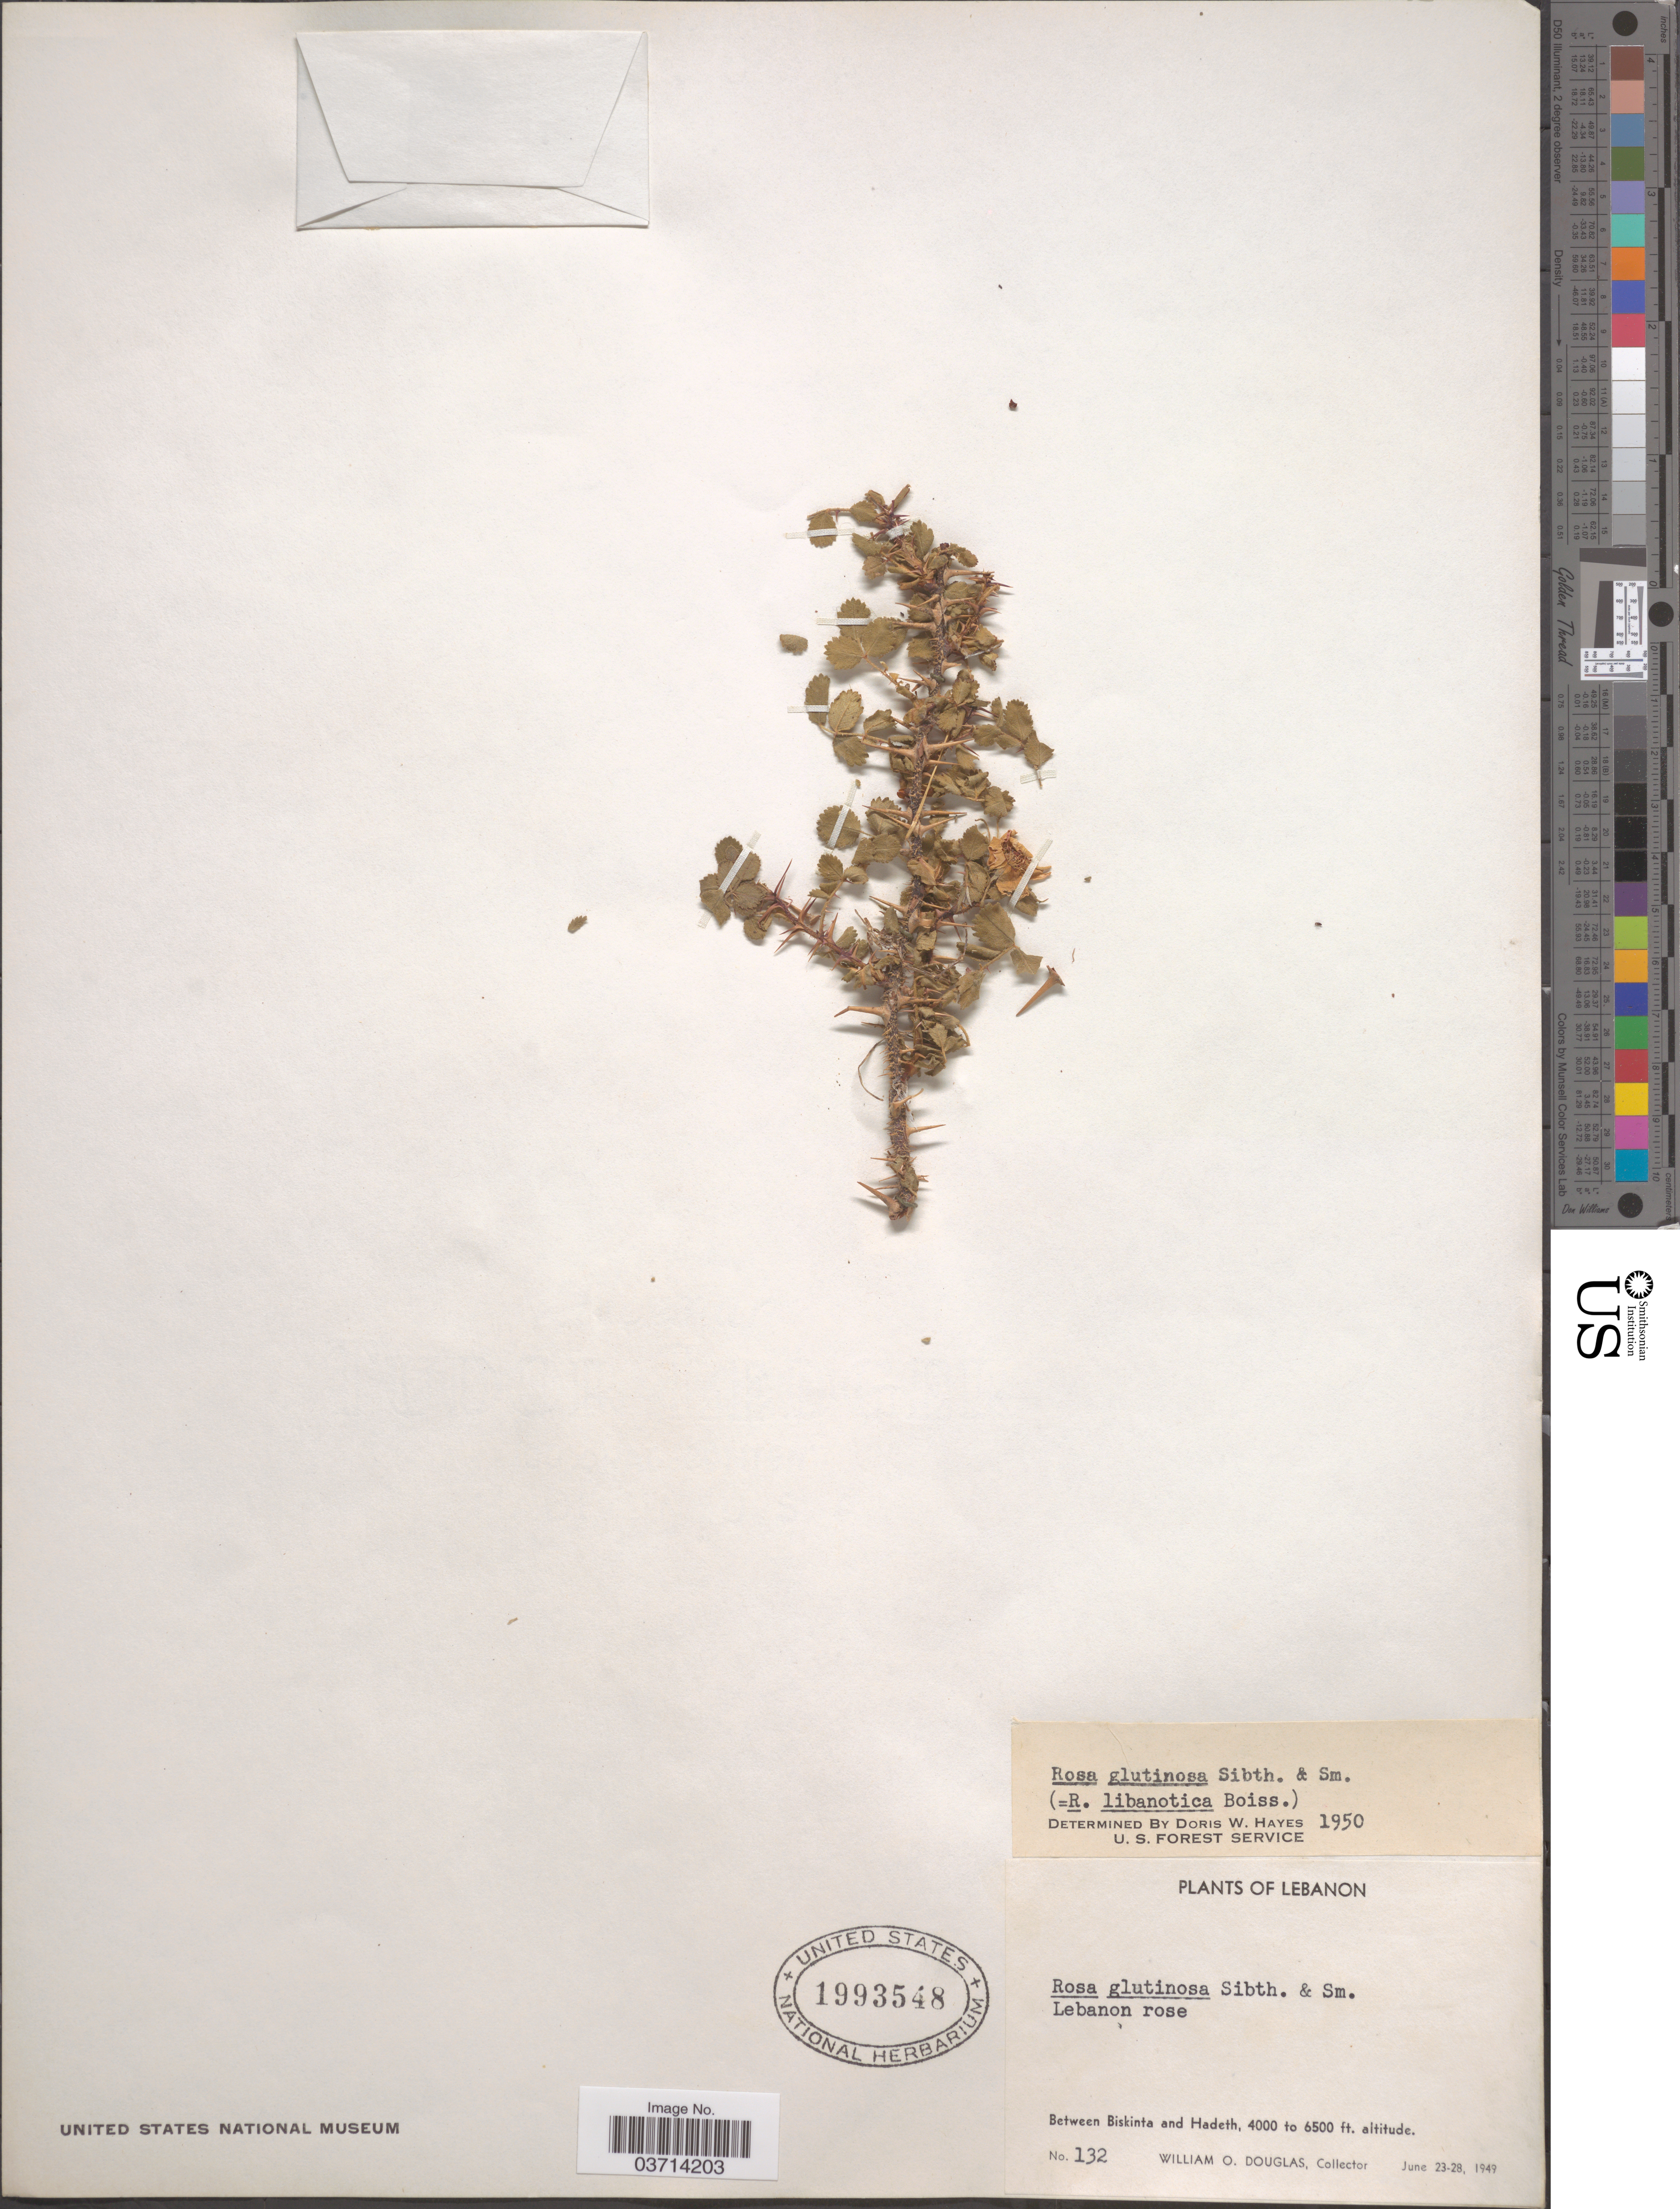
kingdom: Plantae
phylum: Tracheophyta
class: Magnoliopsida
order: Rosales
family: Rosaceae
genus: Rosa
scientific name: Rosa glutinosa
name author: Sibth. & Sm.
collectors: W. Douglas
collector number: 132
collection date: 1949-06-23/1949-06-28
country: Lebanon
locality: Between Biskinta and Hadeth.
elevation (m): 1219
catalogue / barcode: US 1993548